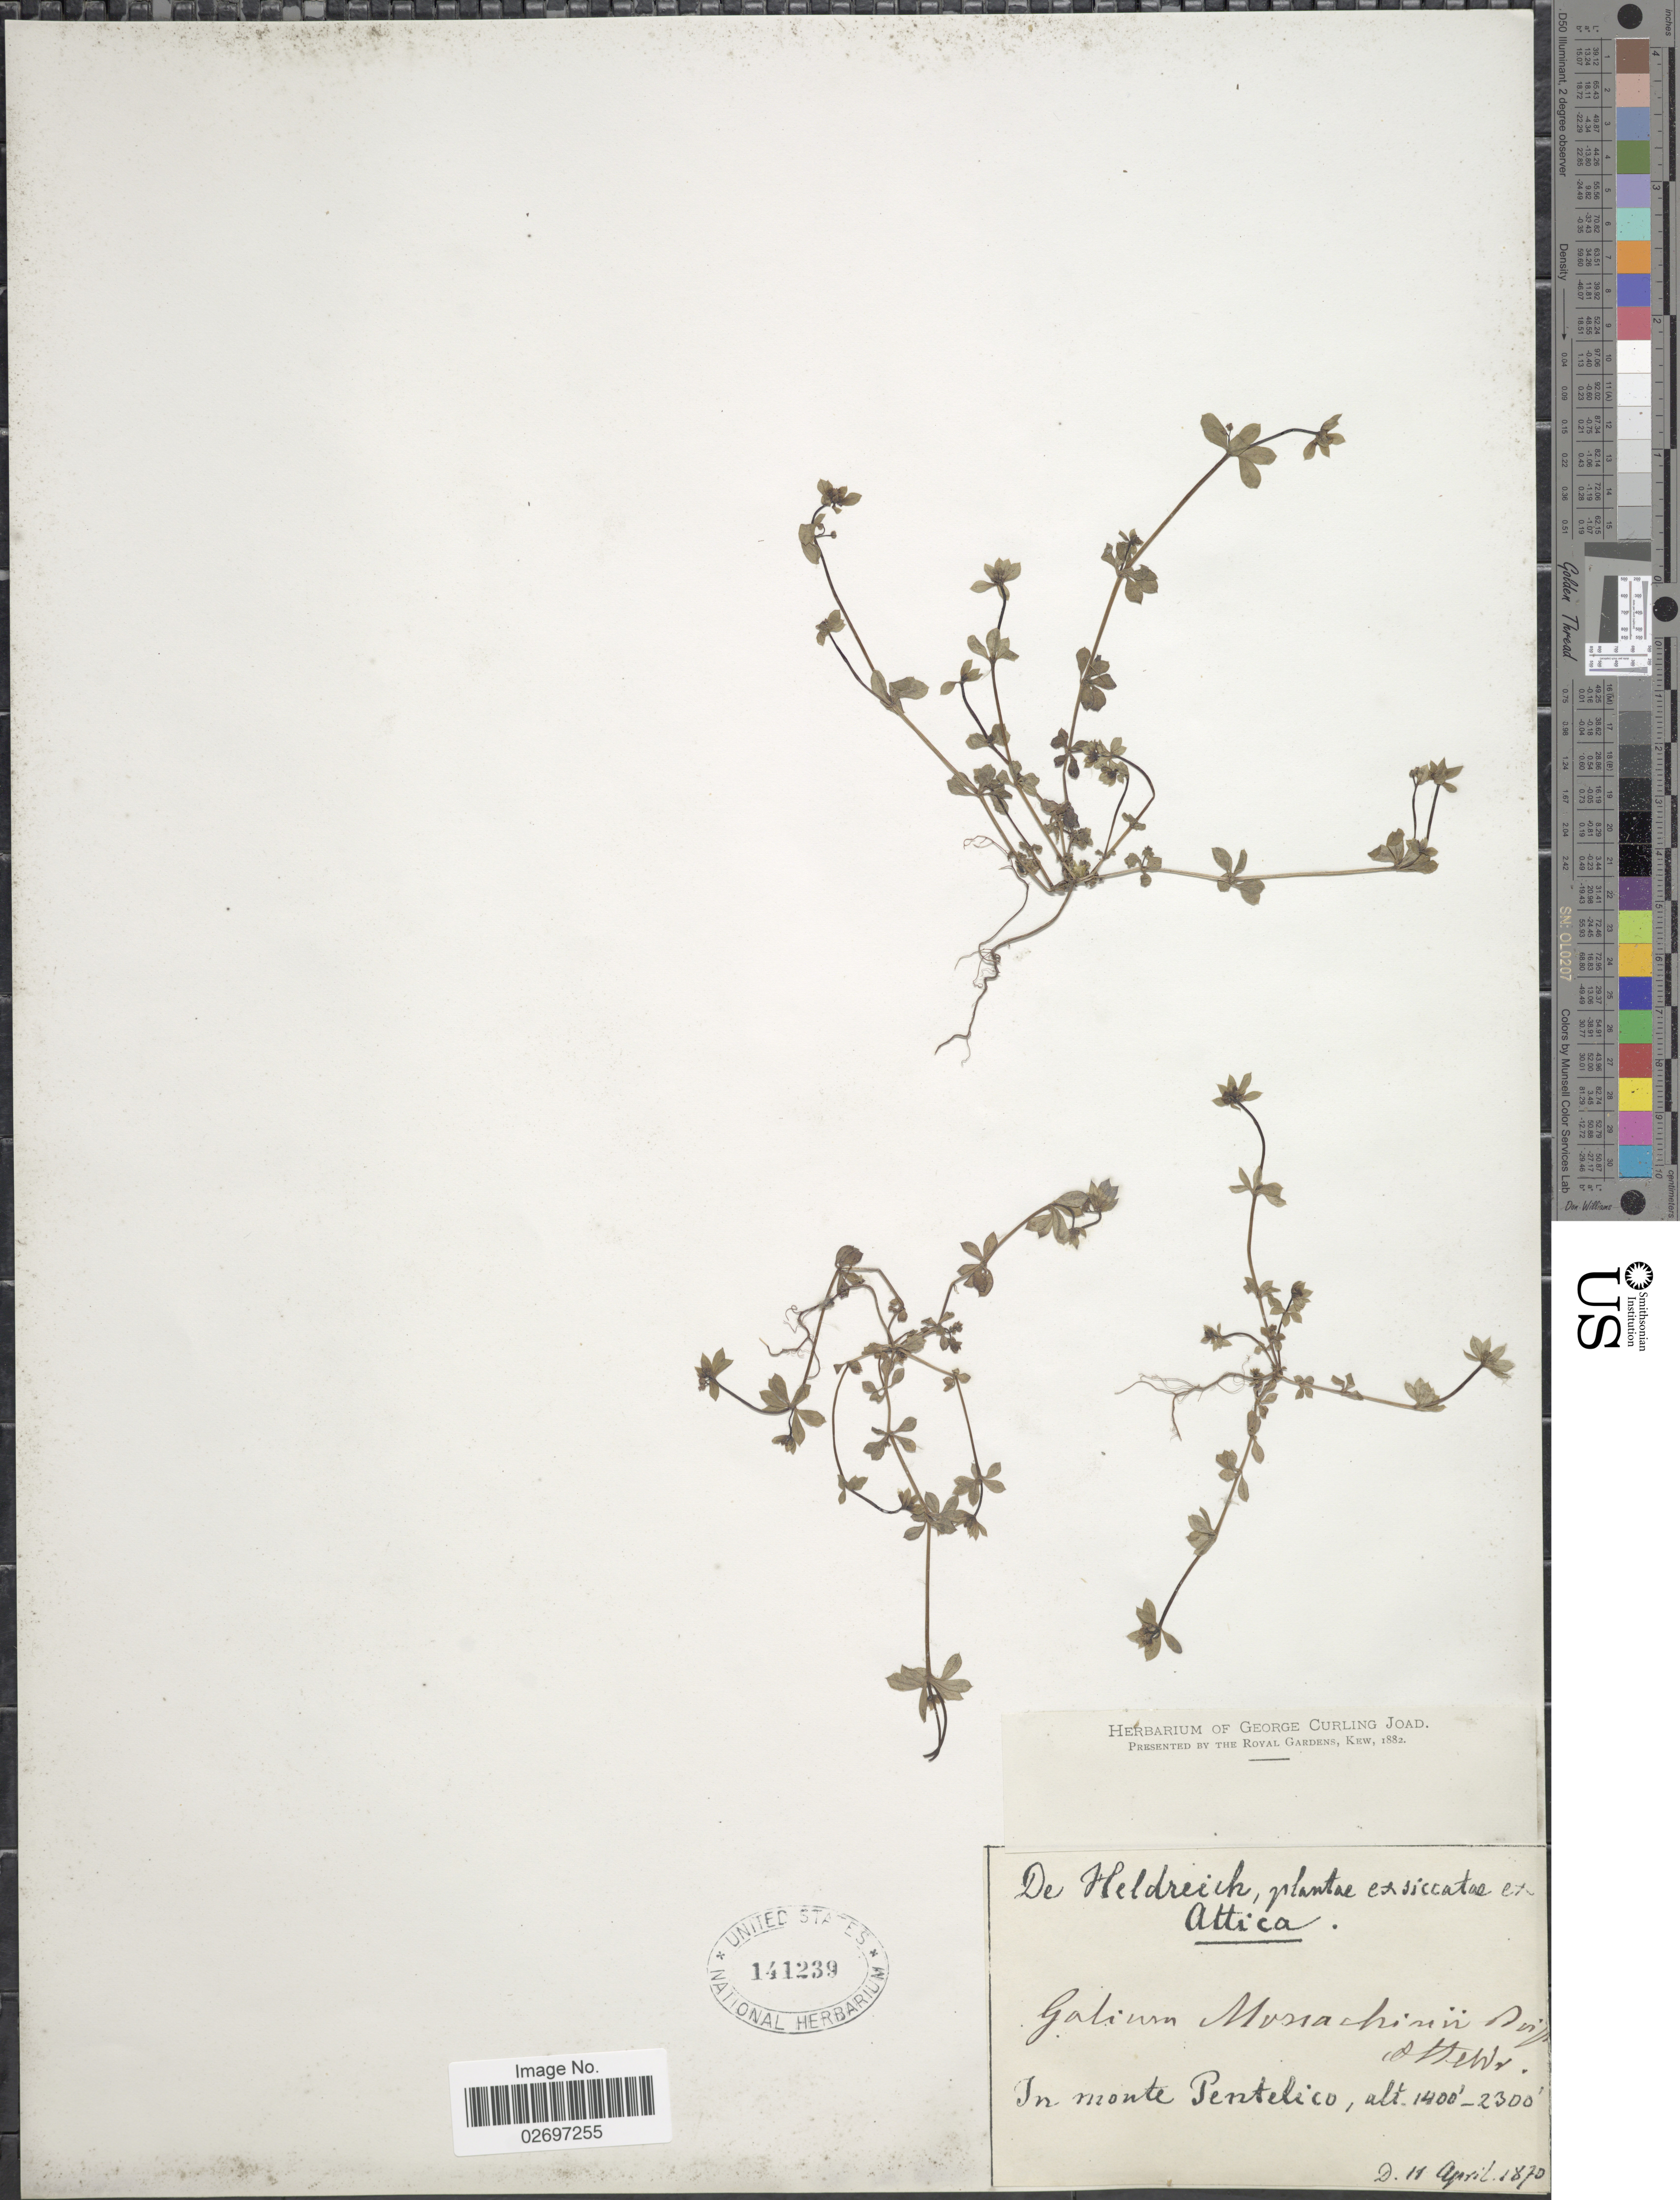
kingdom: Plantae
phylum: Tracheophyta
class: Magnoliopsida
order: Gentianales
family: Rubiaceae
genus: Galium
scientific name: Galium monachinii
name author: Boiss. & Heldr.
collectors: -. De Heldreich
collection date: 1870-04-14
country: Greece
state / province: Attica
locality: In monte Pentelico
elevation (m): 427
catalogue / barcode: US 141239